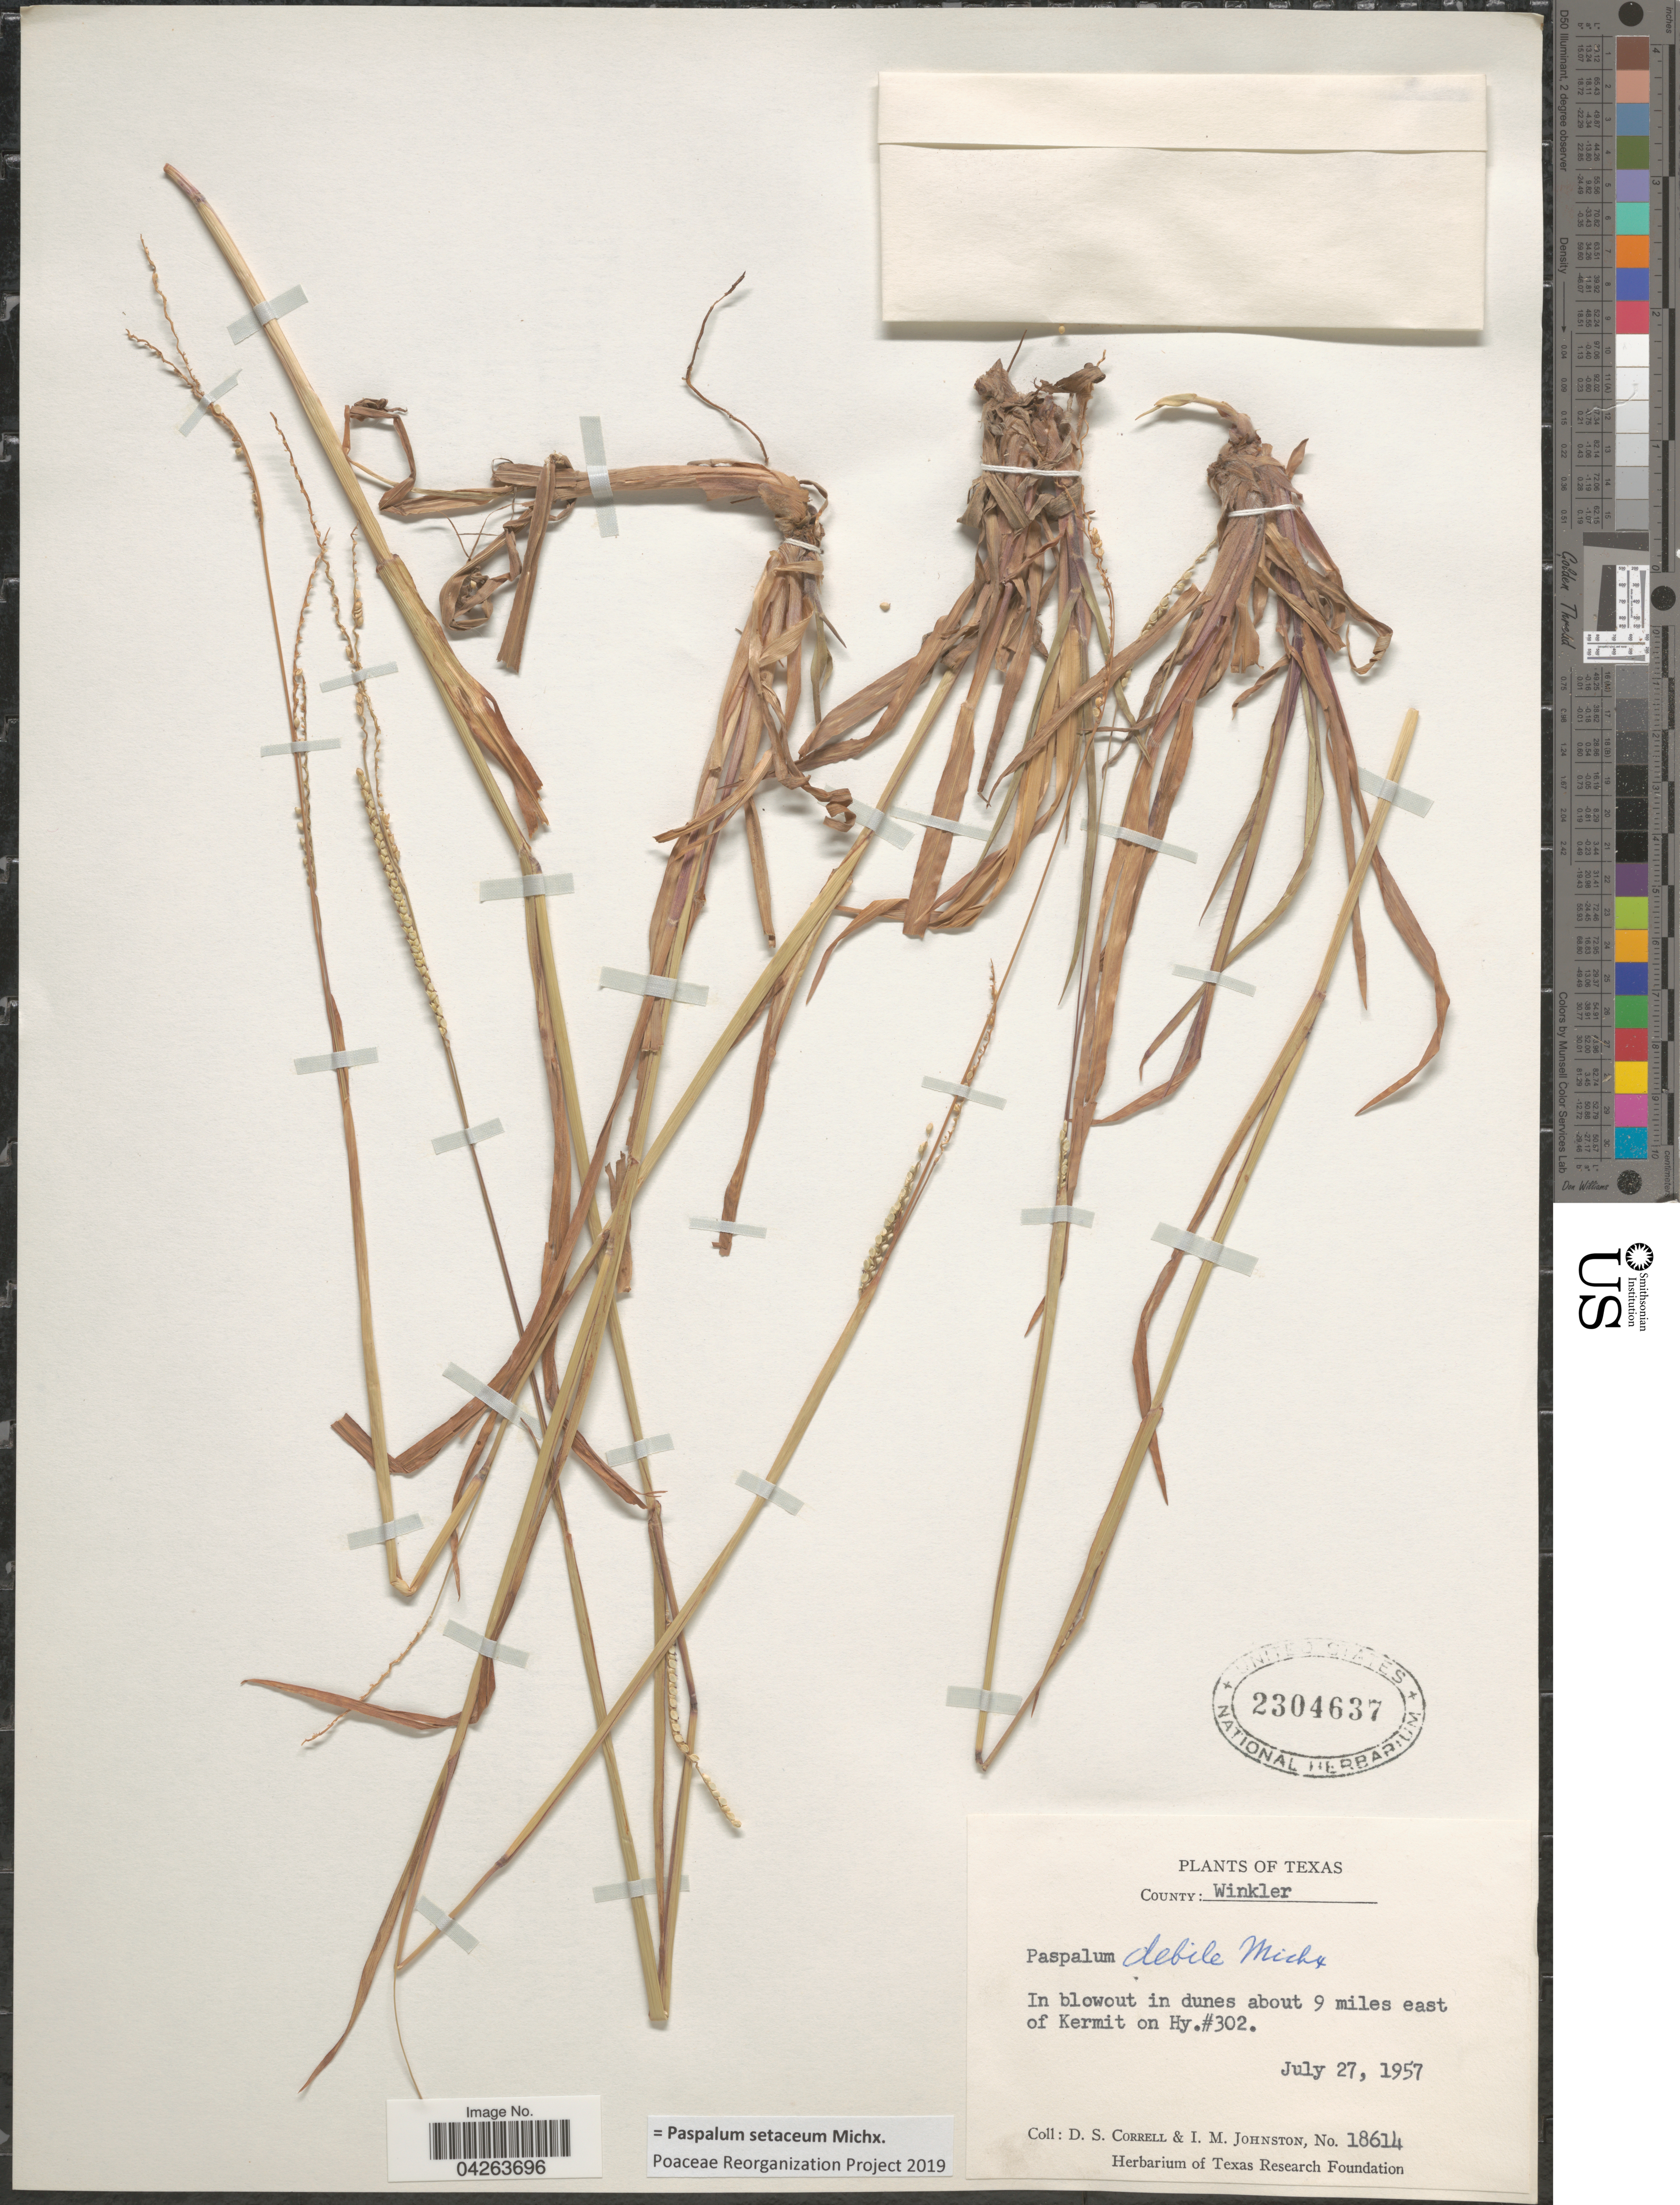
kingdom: Plantae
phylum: Tracheophyta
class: Liliopsida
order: Poales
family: Poaceae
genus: Paspalum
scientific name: Paspalum setaceum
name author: Michx.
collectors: D. S. Correll & I.M. Johnston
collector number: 18614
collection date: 1957-07-27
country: United States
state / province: Texas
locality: County: Winkler. In blowout in dunes about 9 miles east of Kermit on Hy.#302.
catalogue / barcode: US 2304637